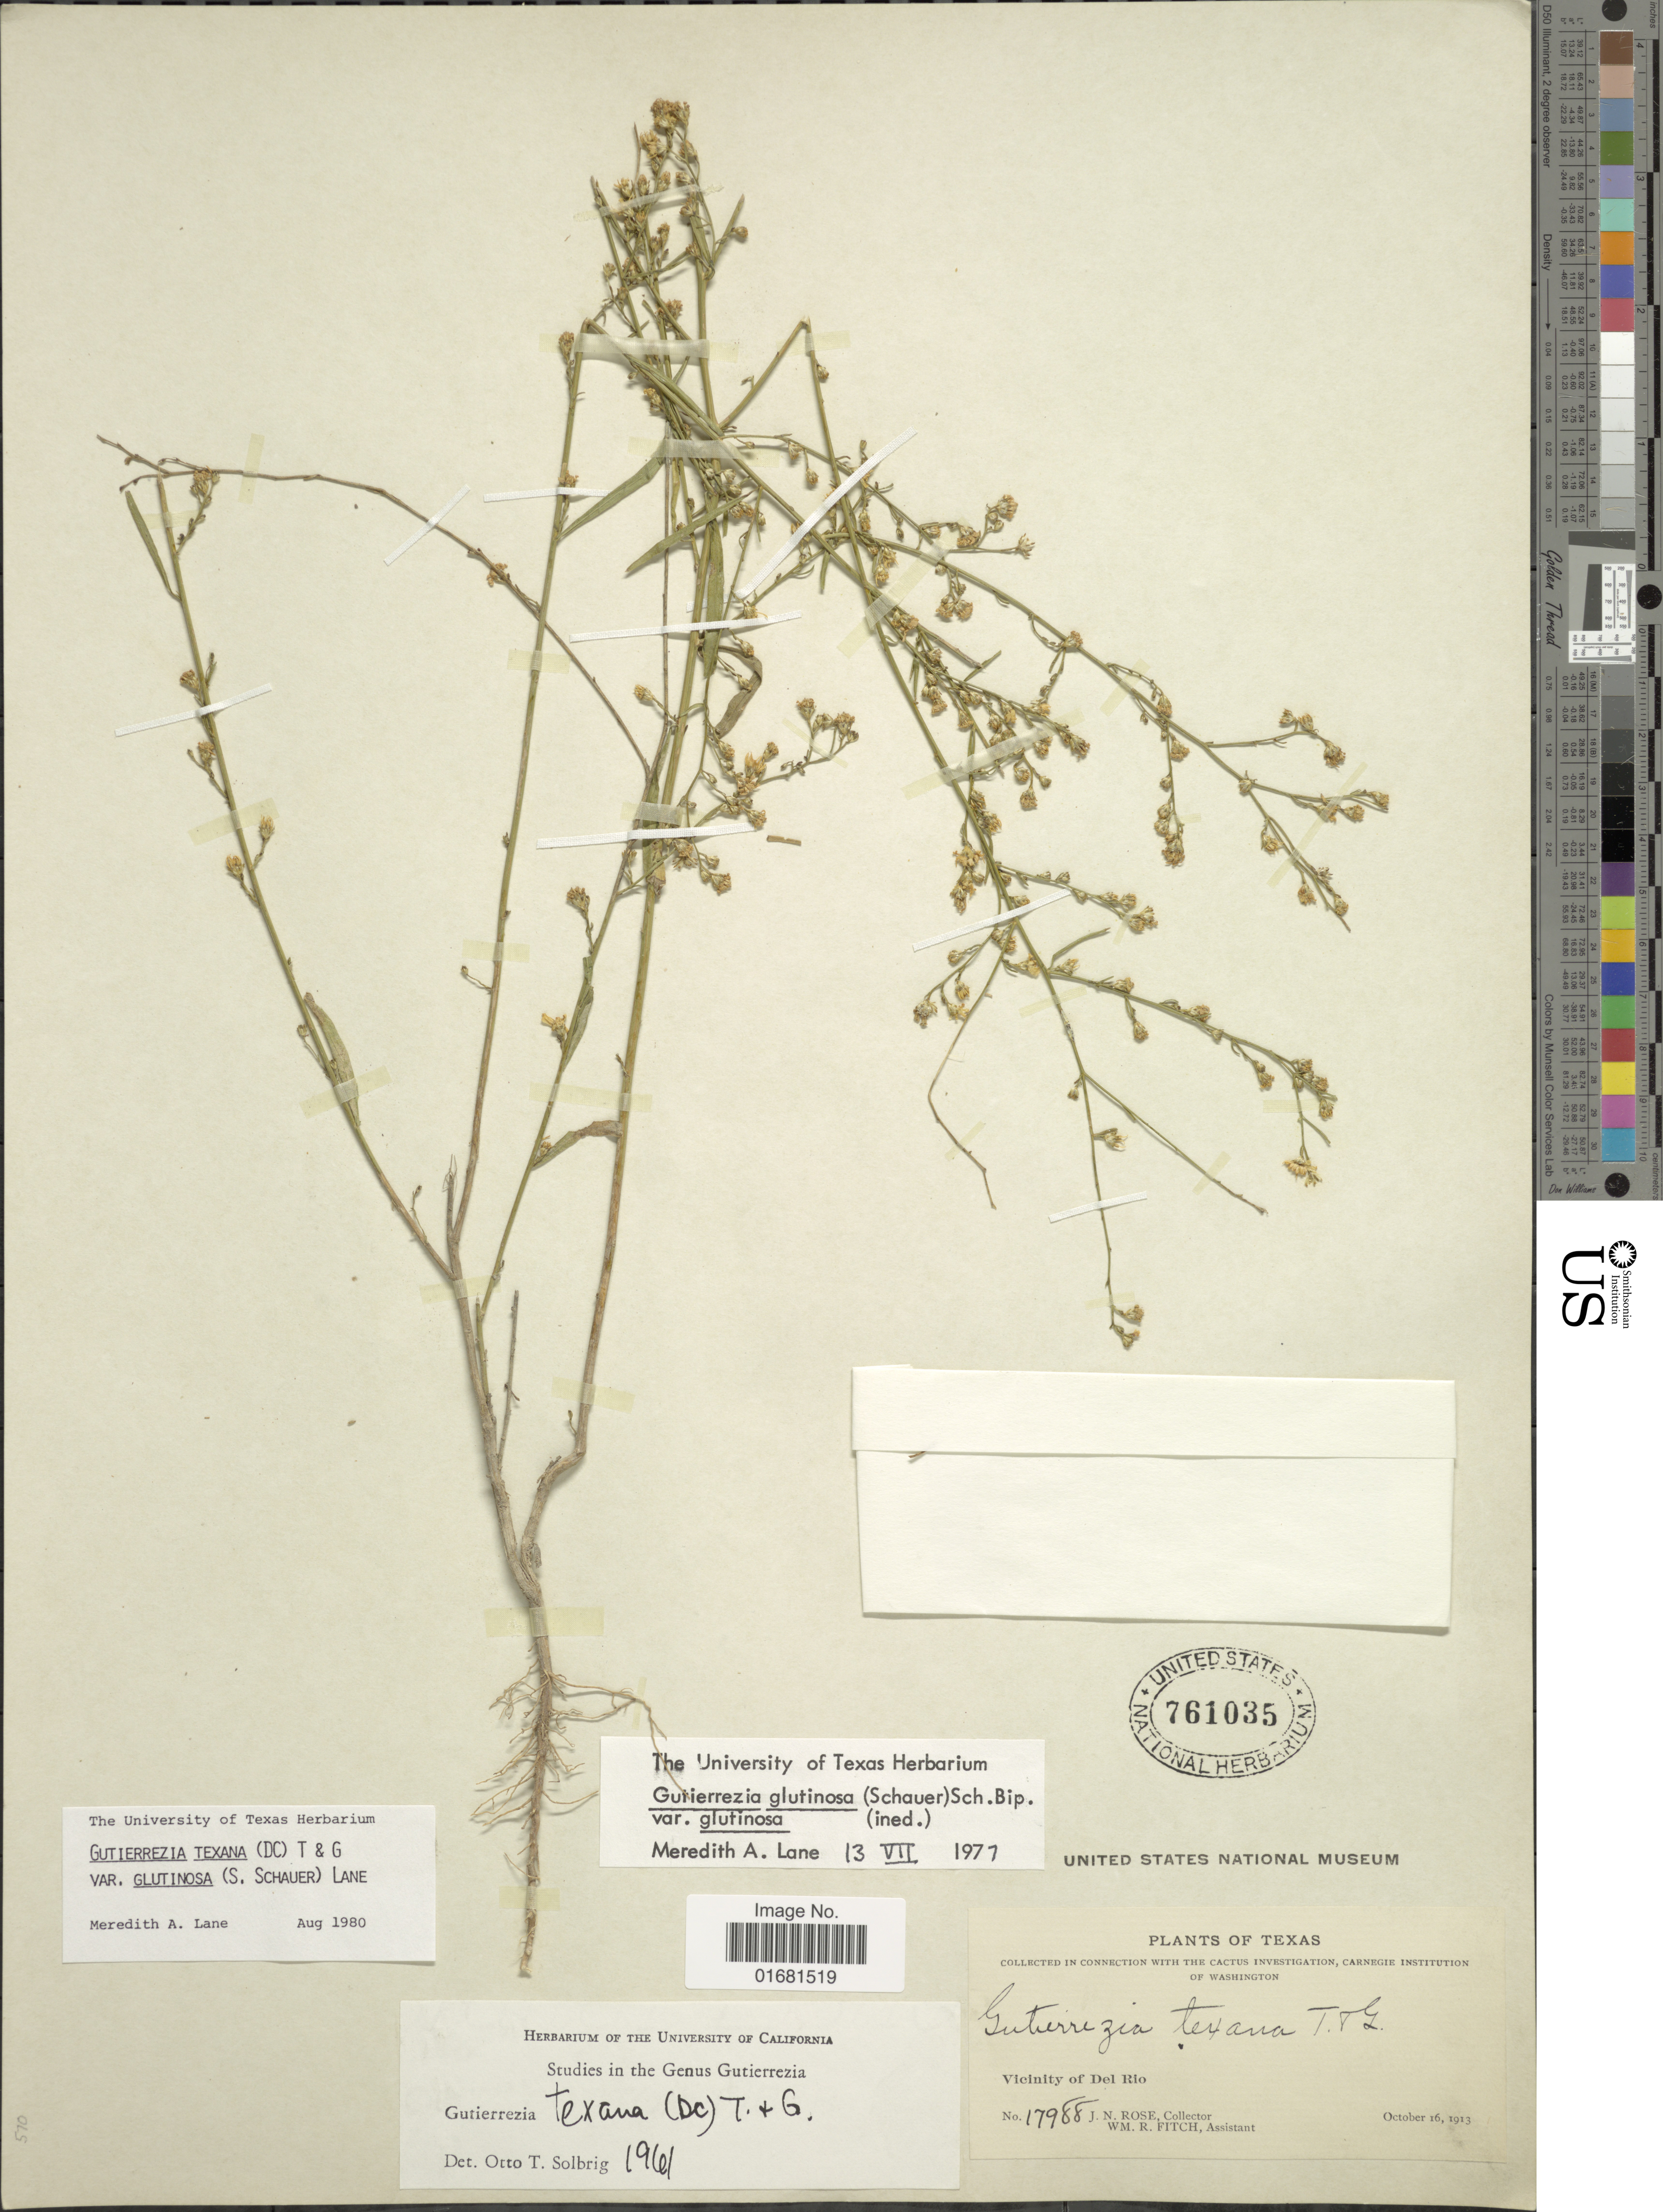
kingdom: Plantae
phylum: Tracheophyta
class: Magnoliopsida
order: Asterales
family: Asteraceae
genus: Gutierrezia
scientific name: Gutierrezia texana var. glutinosa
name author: (S. Schauer) M.A. Lane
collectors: J. N. Rose & W. R. Fitch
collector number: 179885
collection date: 1913-10-16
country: United States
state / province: Texas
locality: Texas. Vicinity of Del Rio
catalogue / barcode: US 761035